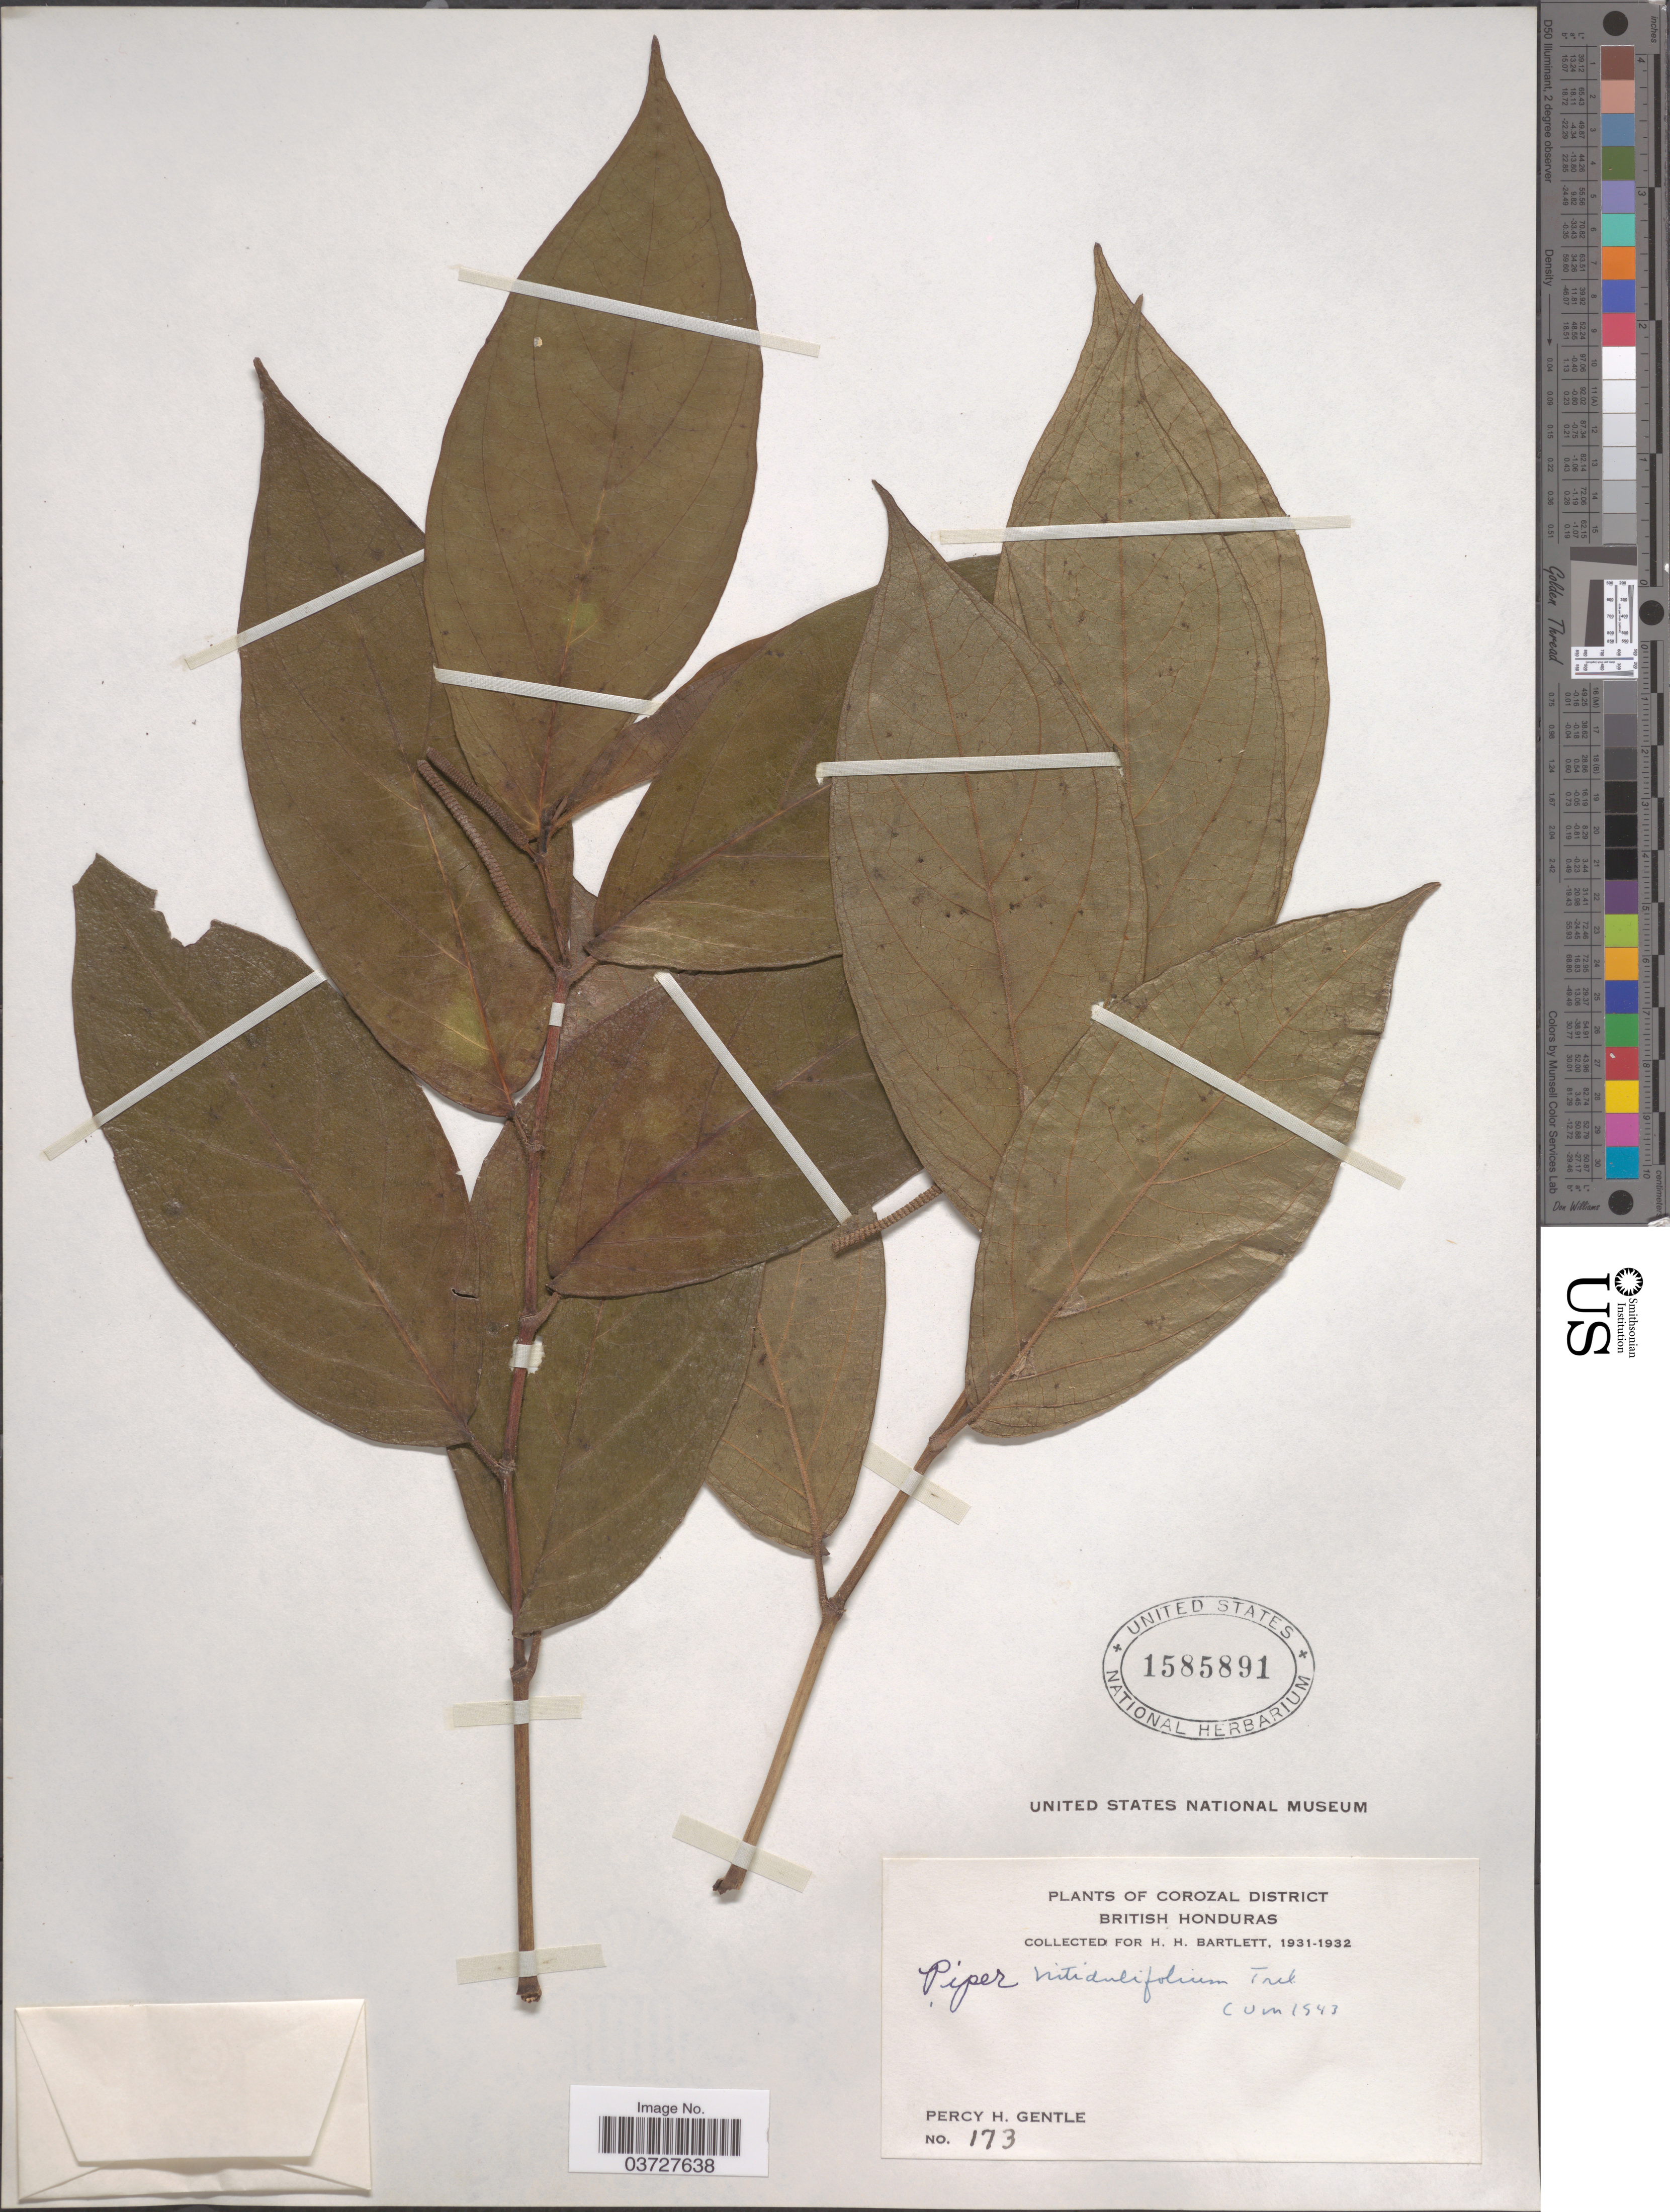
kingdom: Plantae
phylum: Tracheophyta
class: Magnoliopsida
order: Piperales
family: Piperaceae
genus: Piper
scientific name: Piper nitidulifolium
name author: Trel.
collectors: P. H. Gentle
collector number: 173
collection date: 1931/1932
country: Belize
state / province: Corozal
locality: Corozal District, British Honduras.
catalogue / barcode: US 1585891